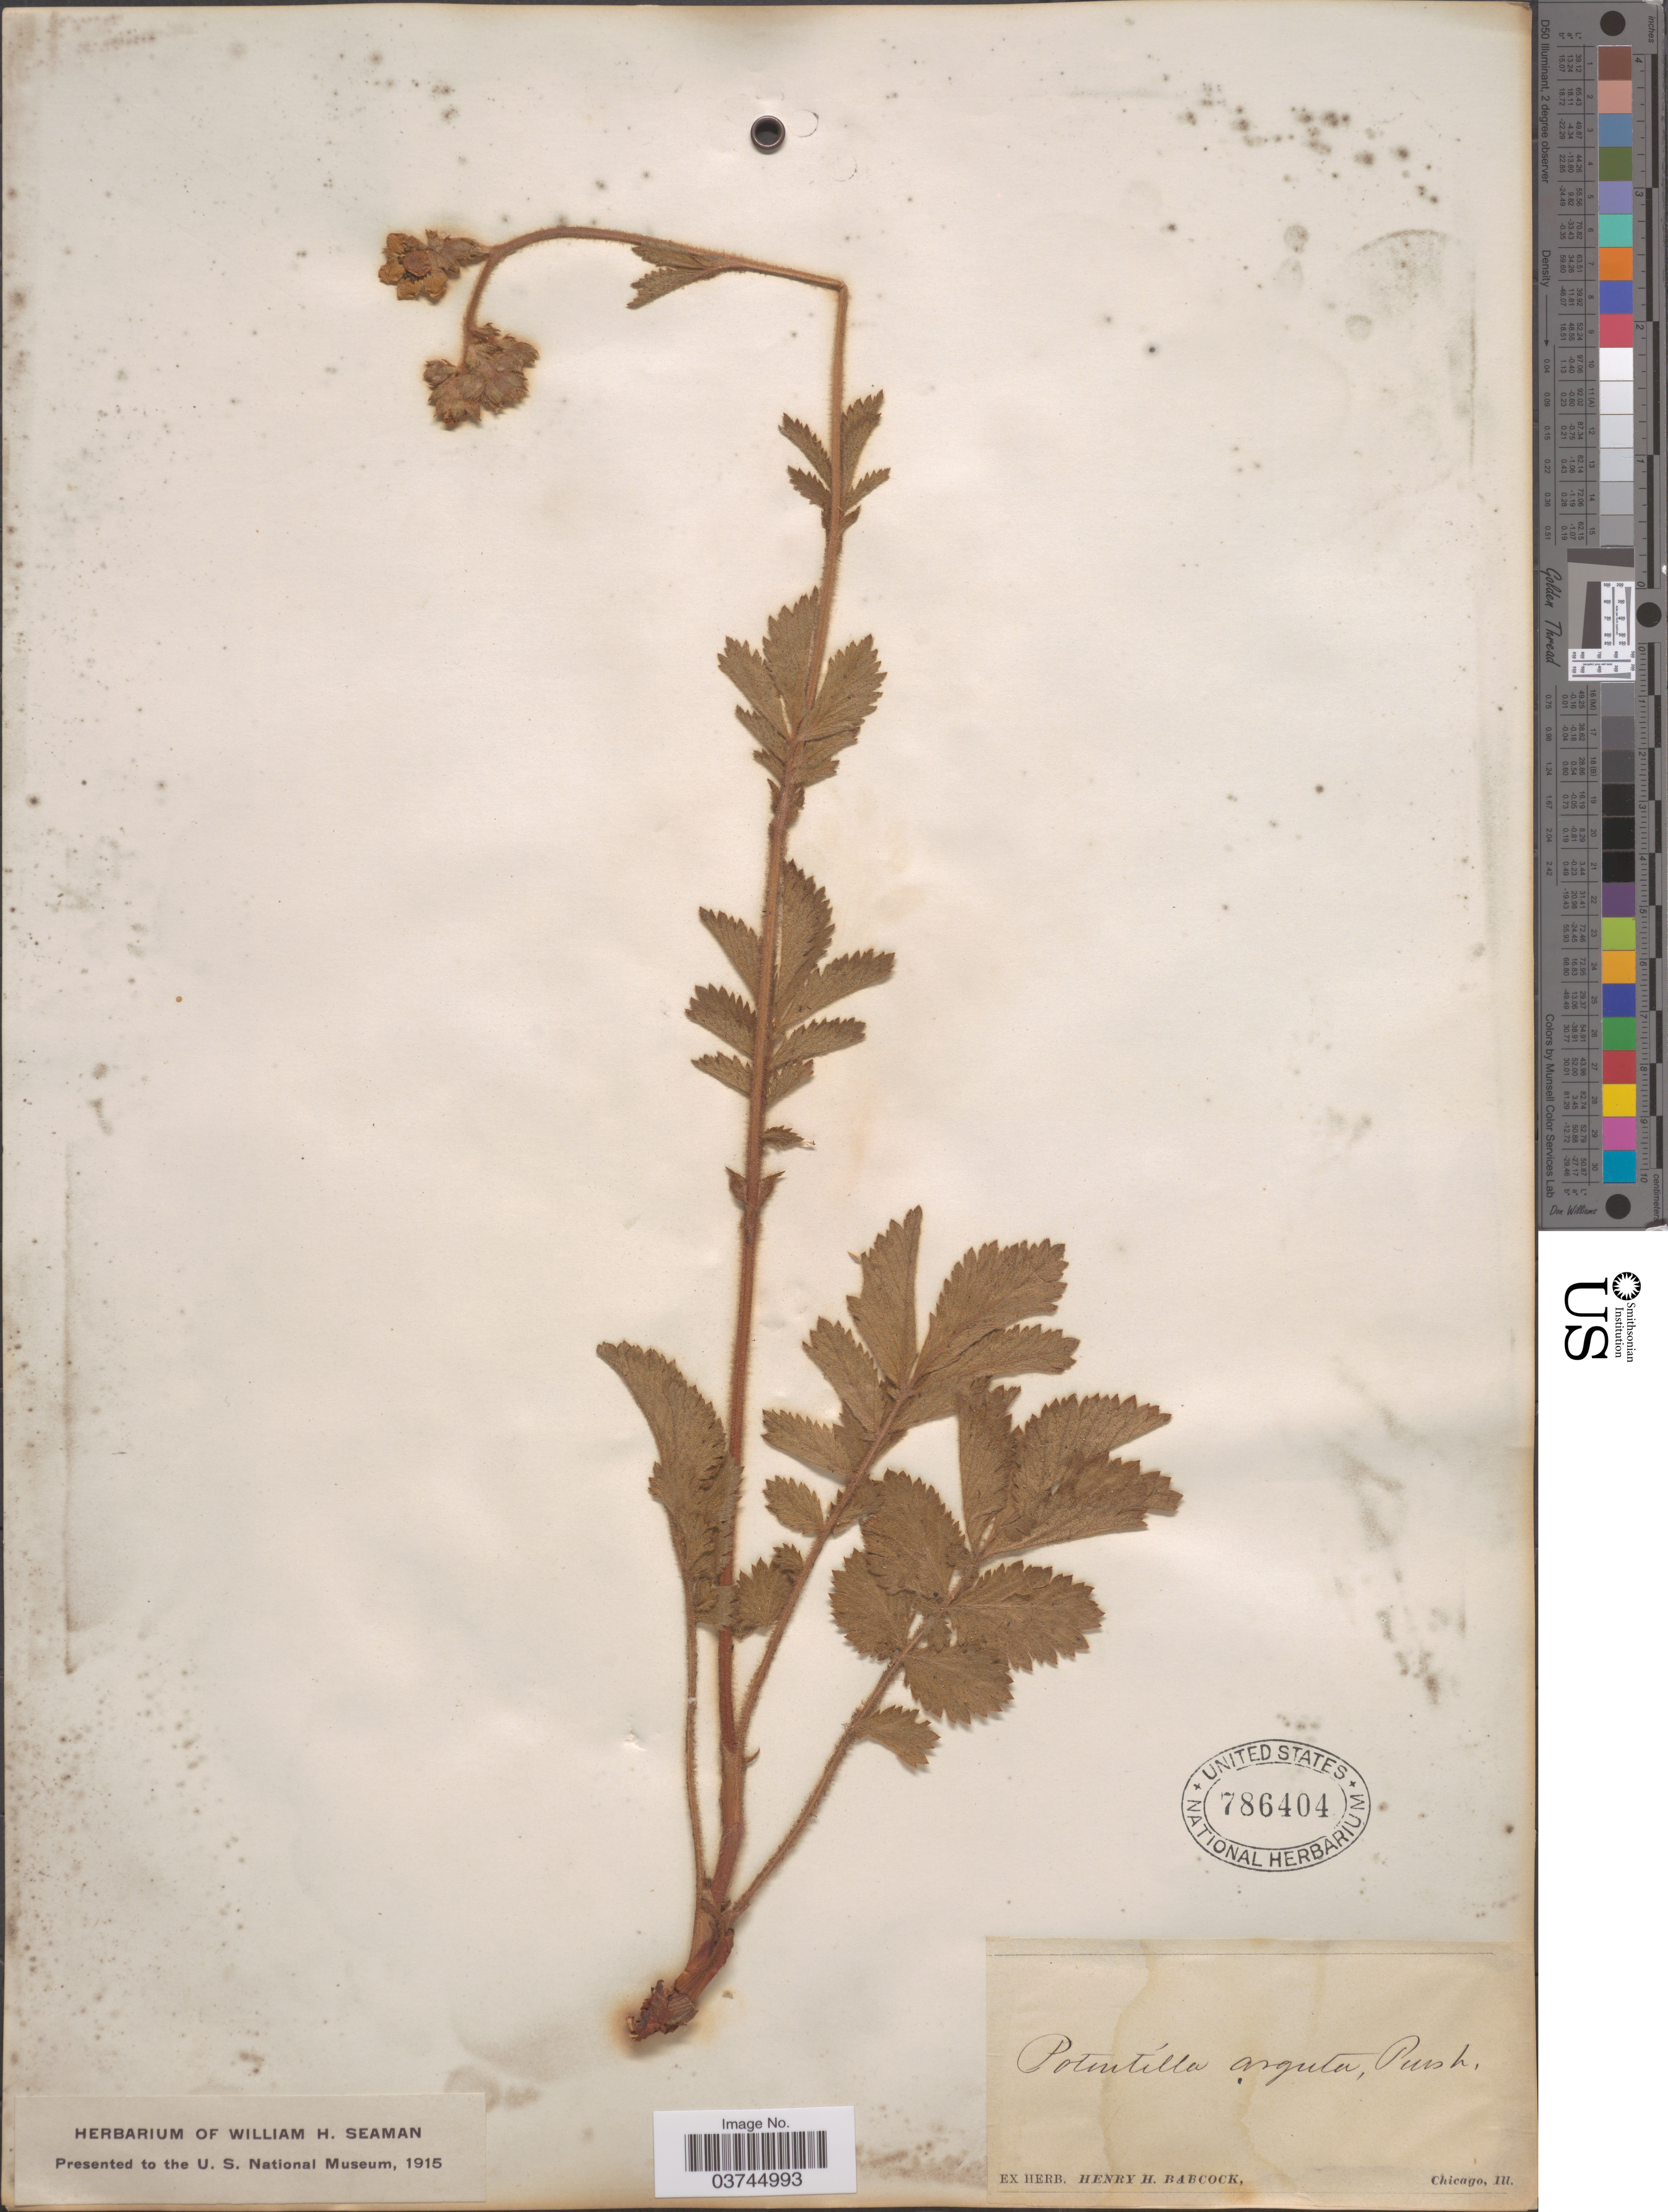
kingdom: Plantae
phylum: Tracheophyta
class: Magnoliopsida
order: Rosales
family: Rosaceae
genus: Drymocallis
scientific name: Drymocallis arguta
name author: (Pursh) Rydb.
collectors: ex herb. Henry Homes Babcock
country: United States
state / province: Illinois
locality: Chicago.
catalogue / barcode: US 786404